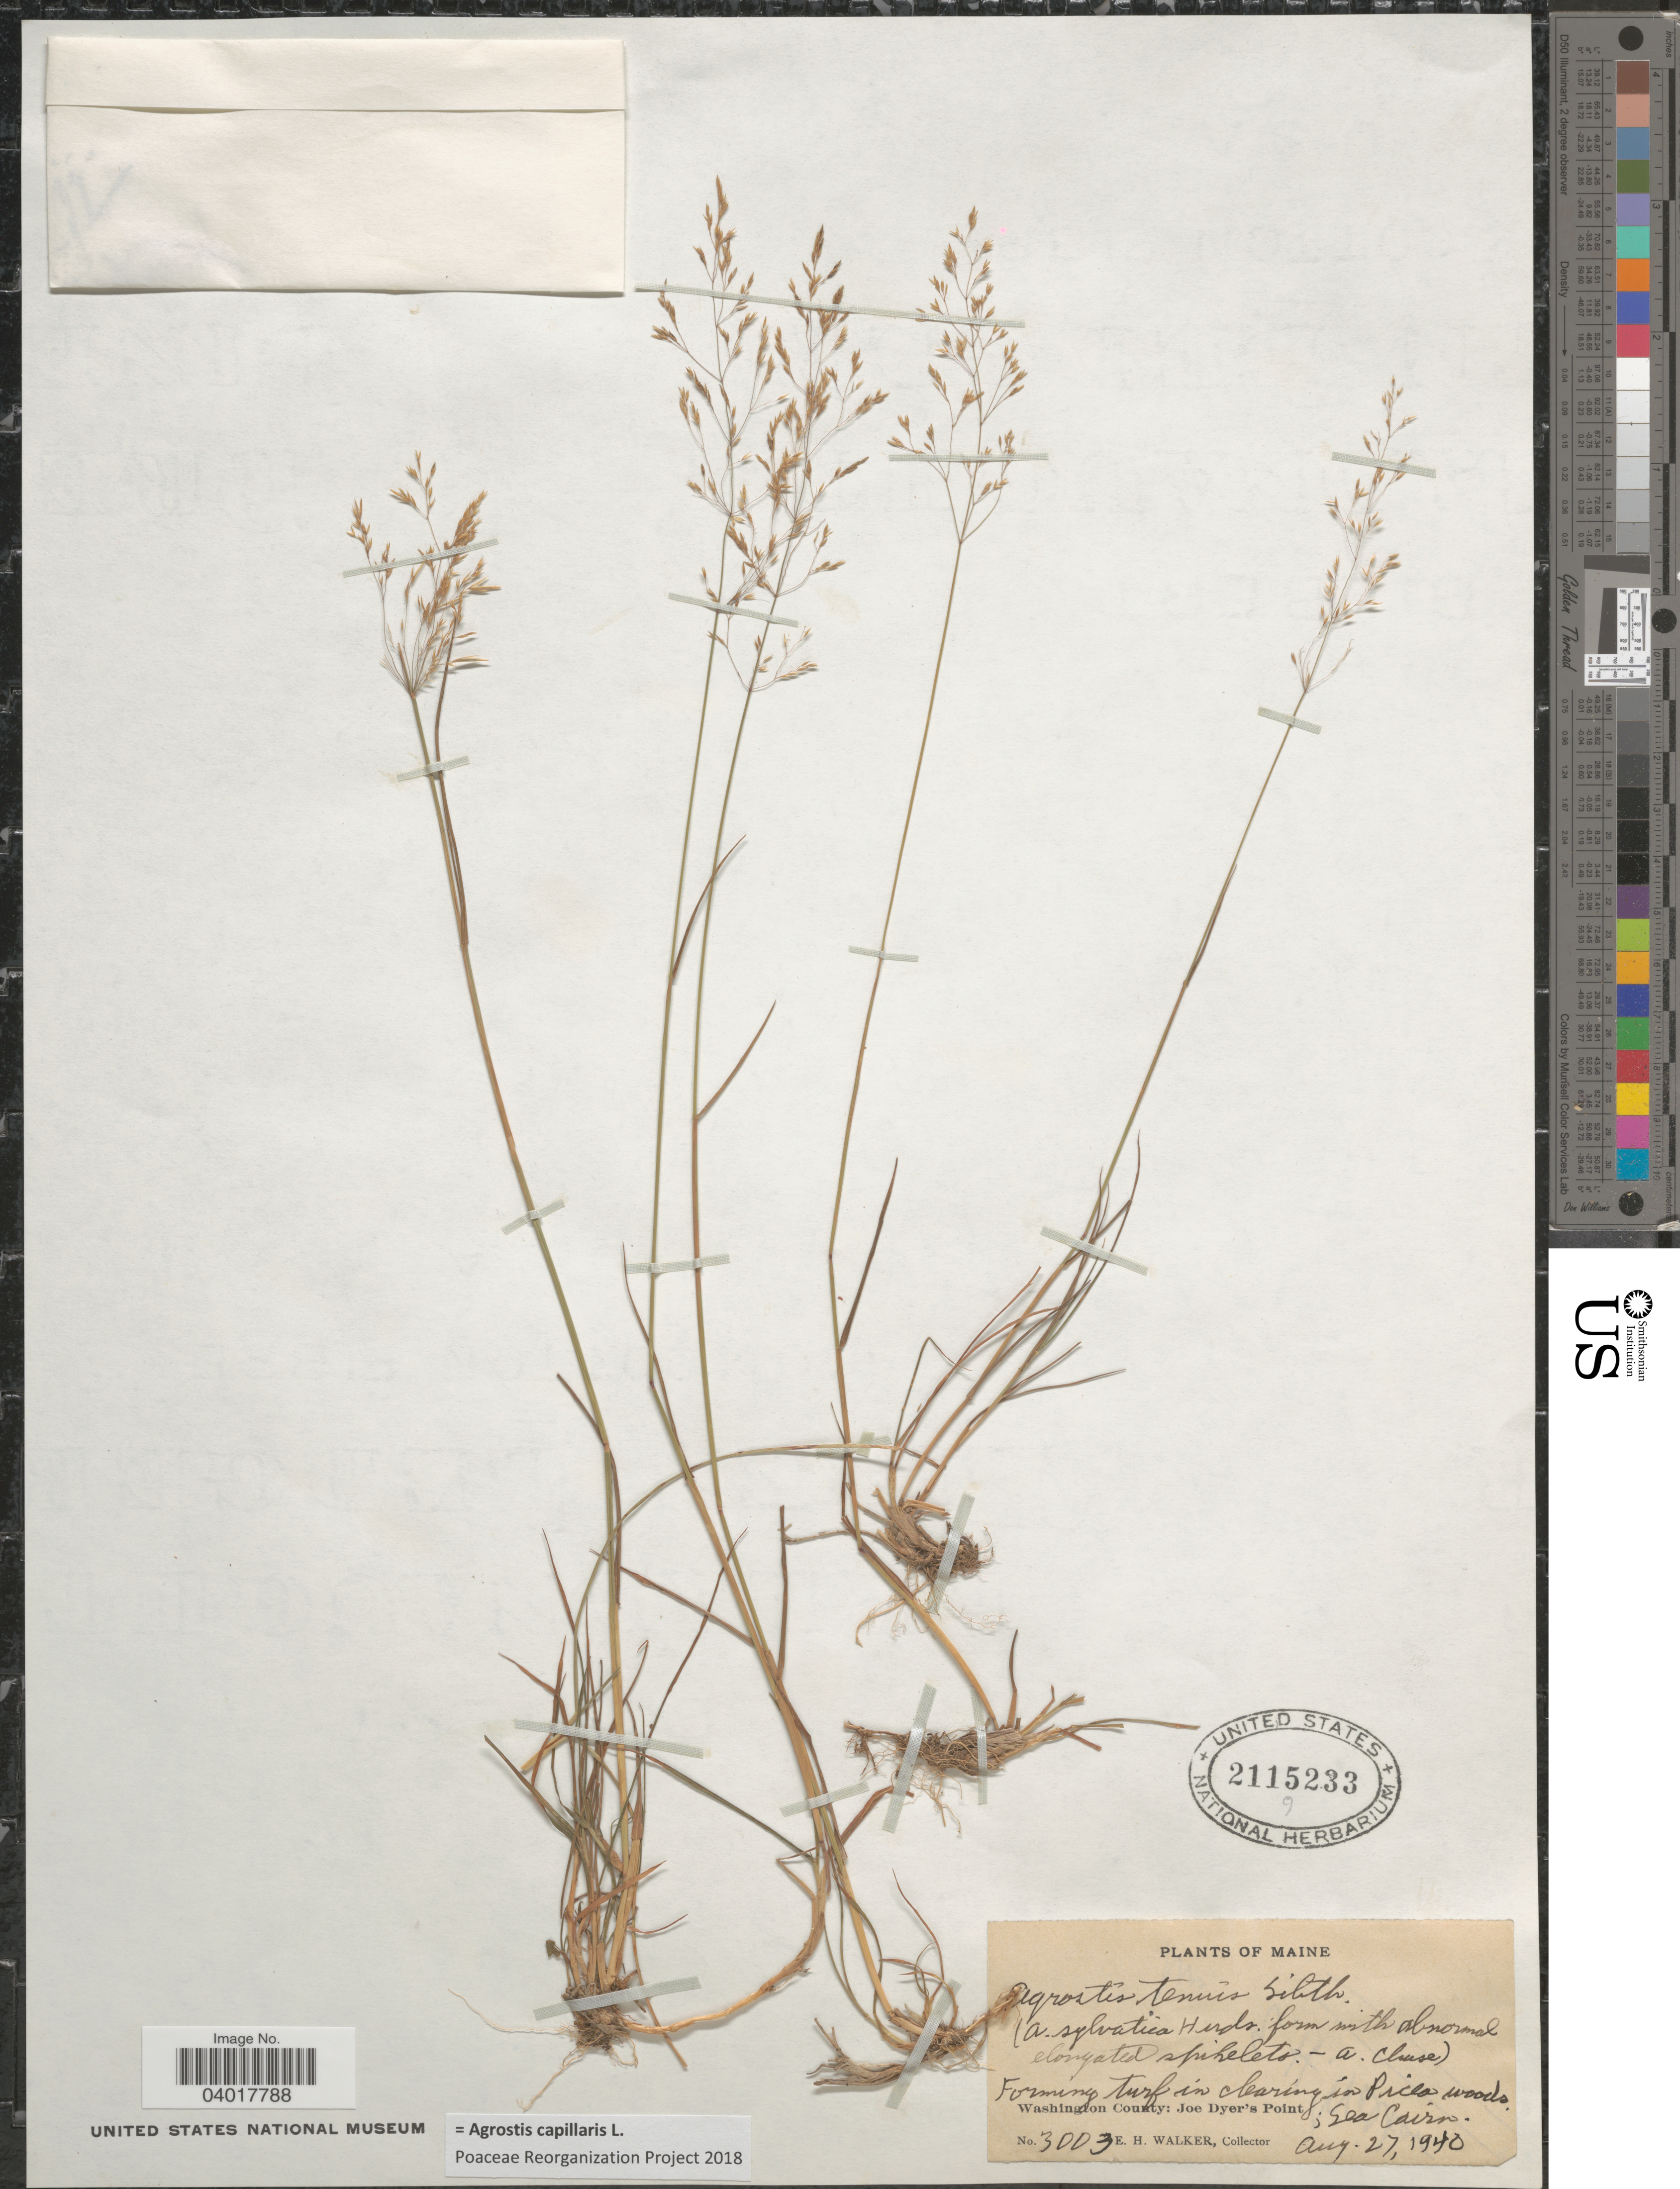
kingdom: Plantae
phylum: Tracheophyta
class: Liliopsida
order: Poales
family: Poaceae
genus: Agrostis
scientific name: Agrostis capillaris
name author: L.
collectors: E. H. Walker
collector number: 3003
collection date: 1940-08-27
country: United States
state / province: Maine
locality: Washington County: Joe Dyer's Point; Sea Cairn.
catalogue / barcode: US 2115233